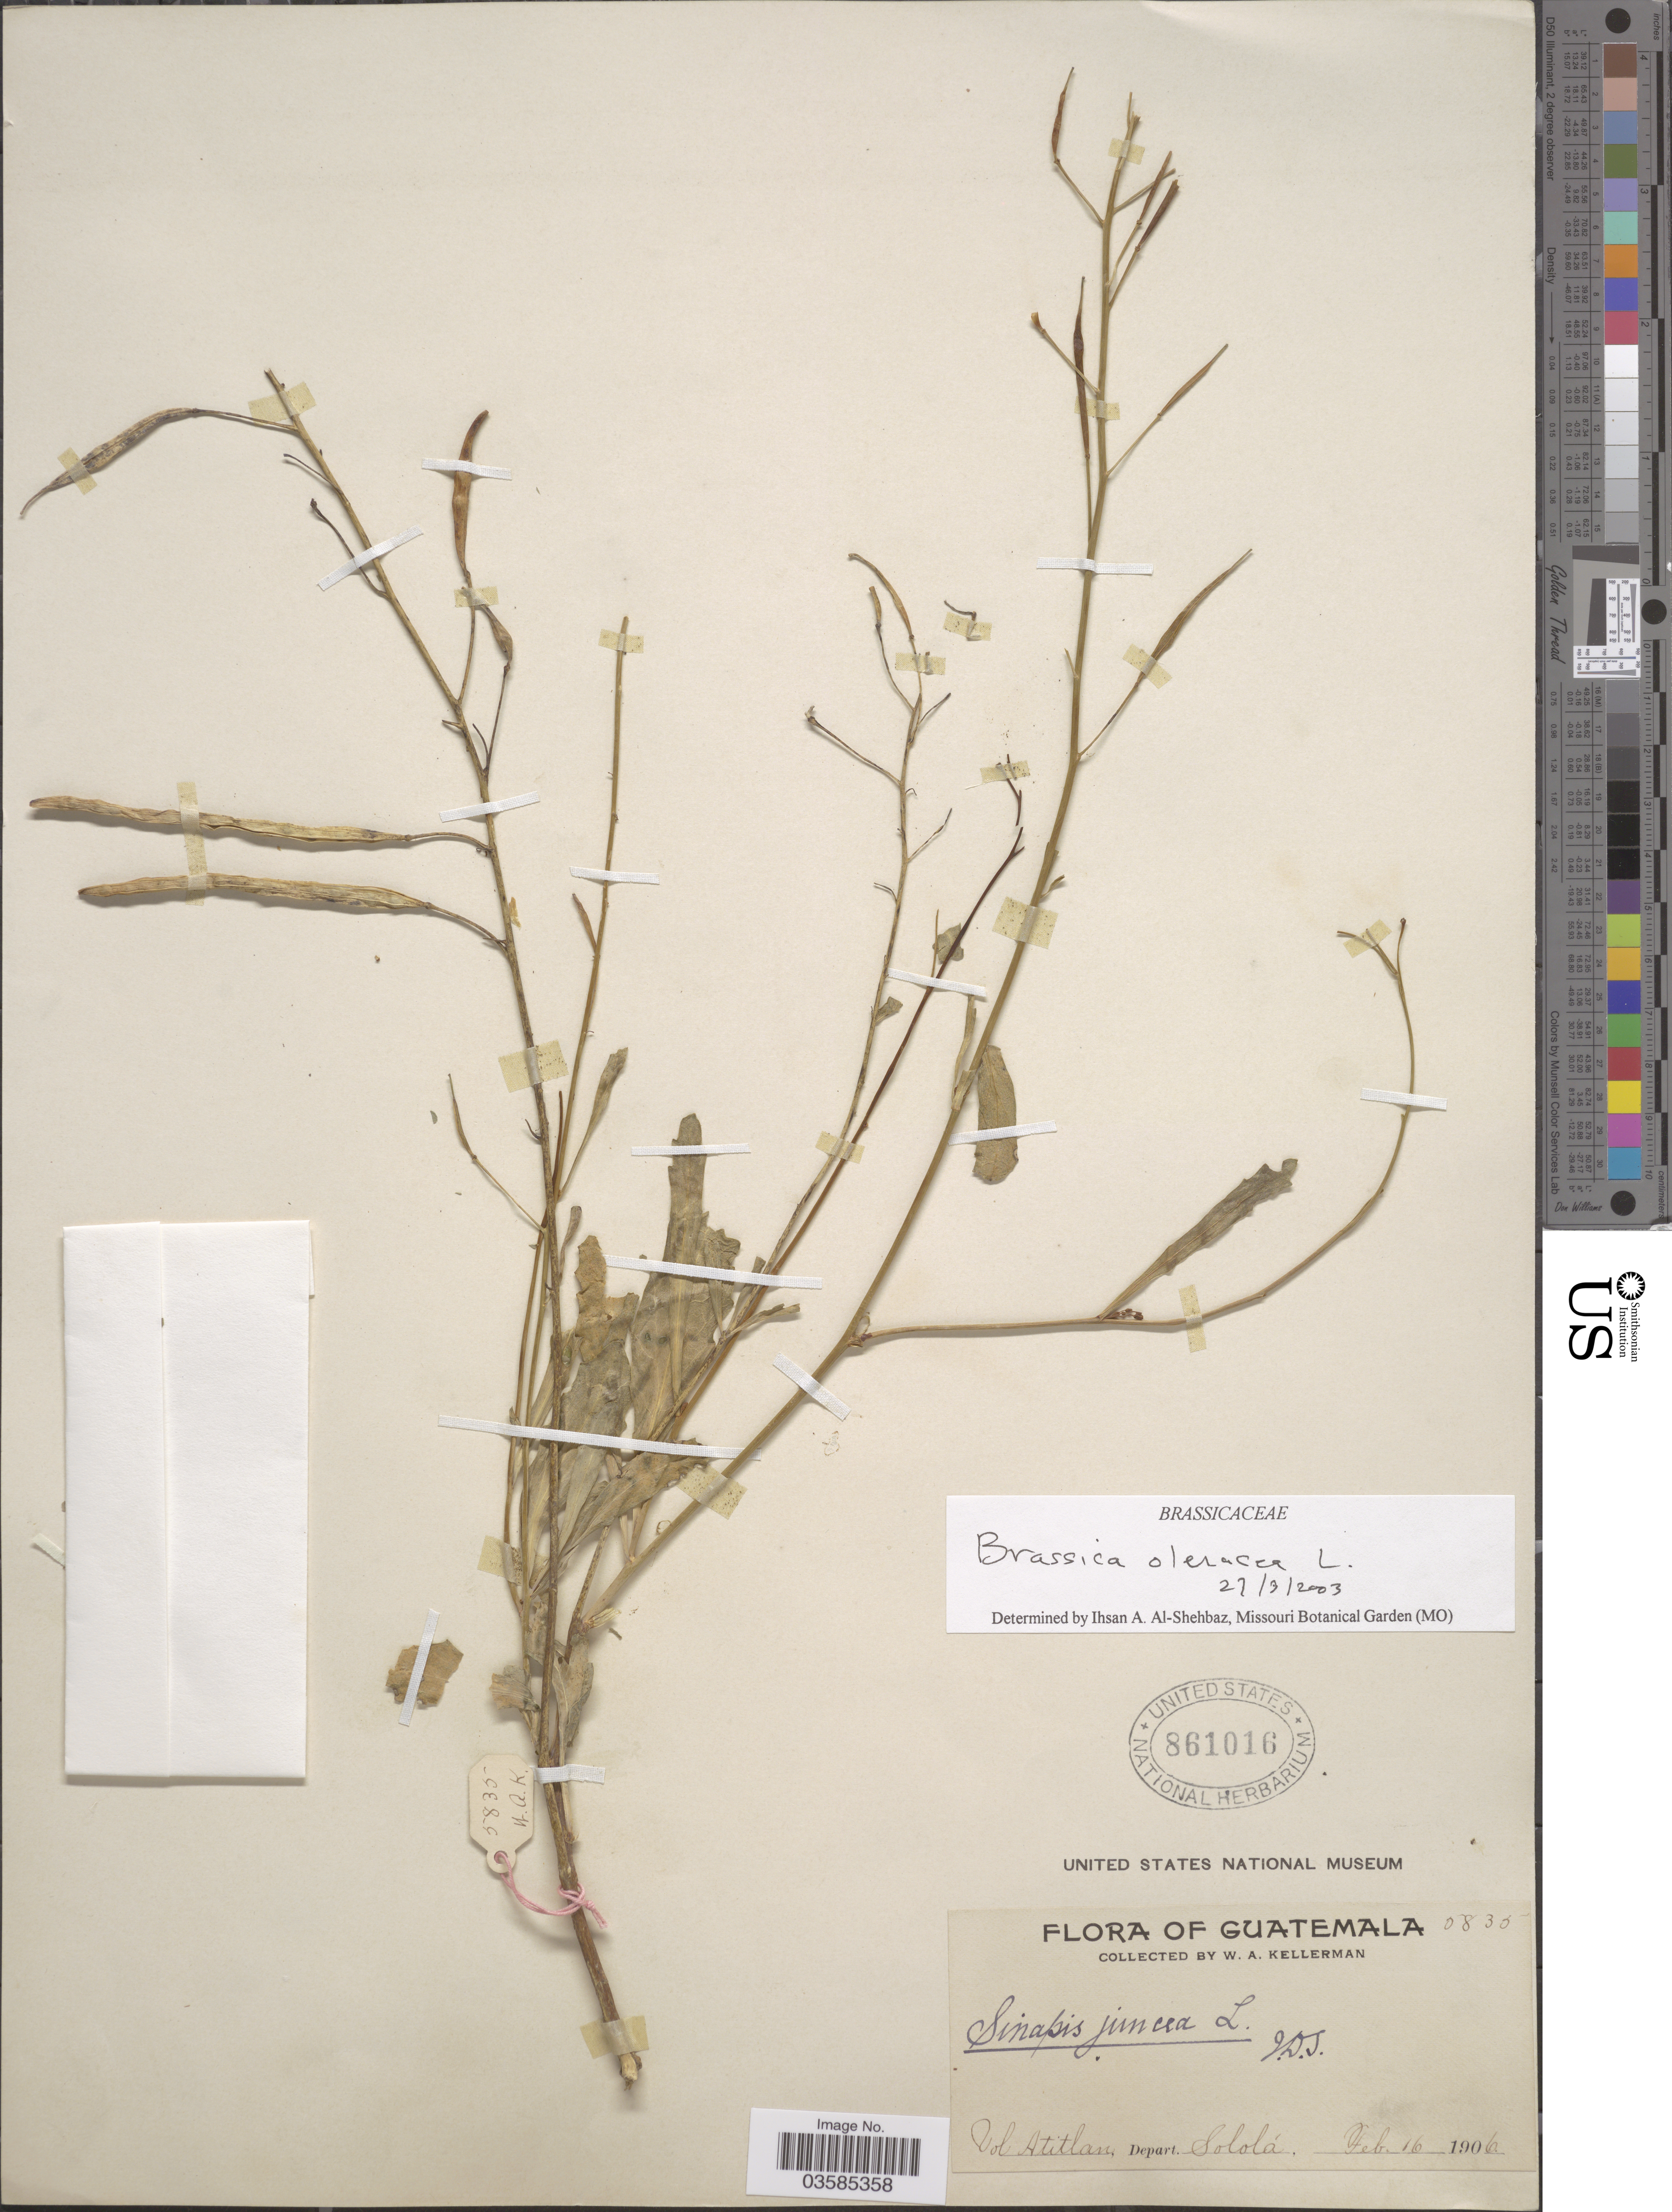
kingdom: Plantae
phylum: Tracheophyta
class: Magnoliopsida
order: Brassicales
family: Brassicaceae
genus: Brassica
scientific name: Brassica oleracea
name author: L.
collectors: W. Kellerman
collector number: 5835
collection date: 1906-02-16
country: Guatemala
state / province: Solola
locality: Vol Atitlan. Depart. Solola.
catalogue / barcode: US 861016